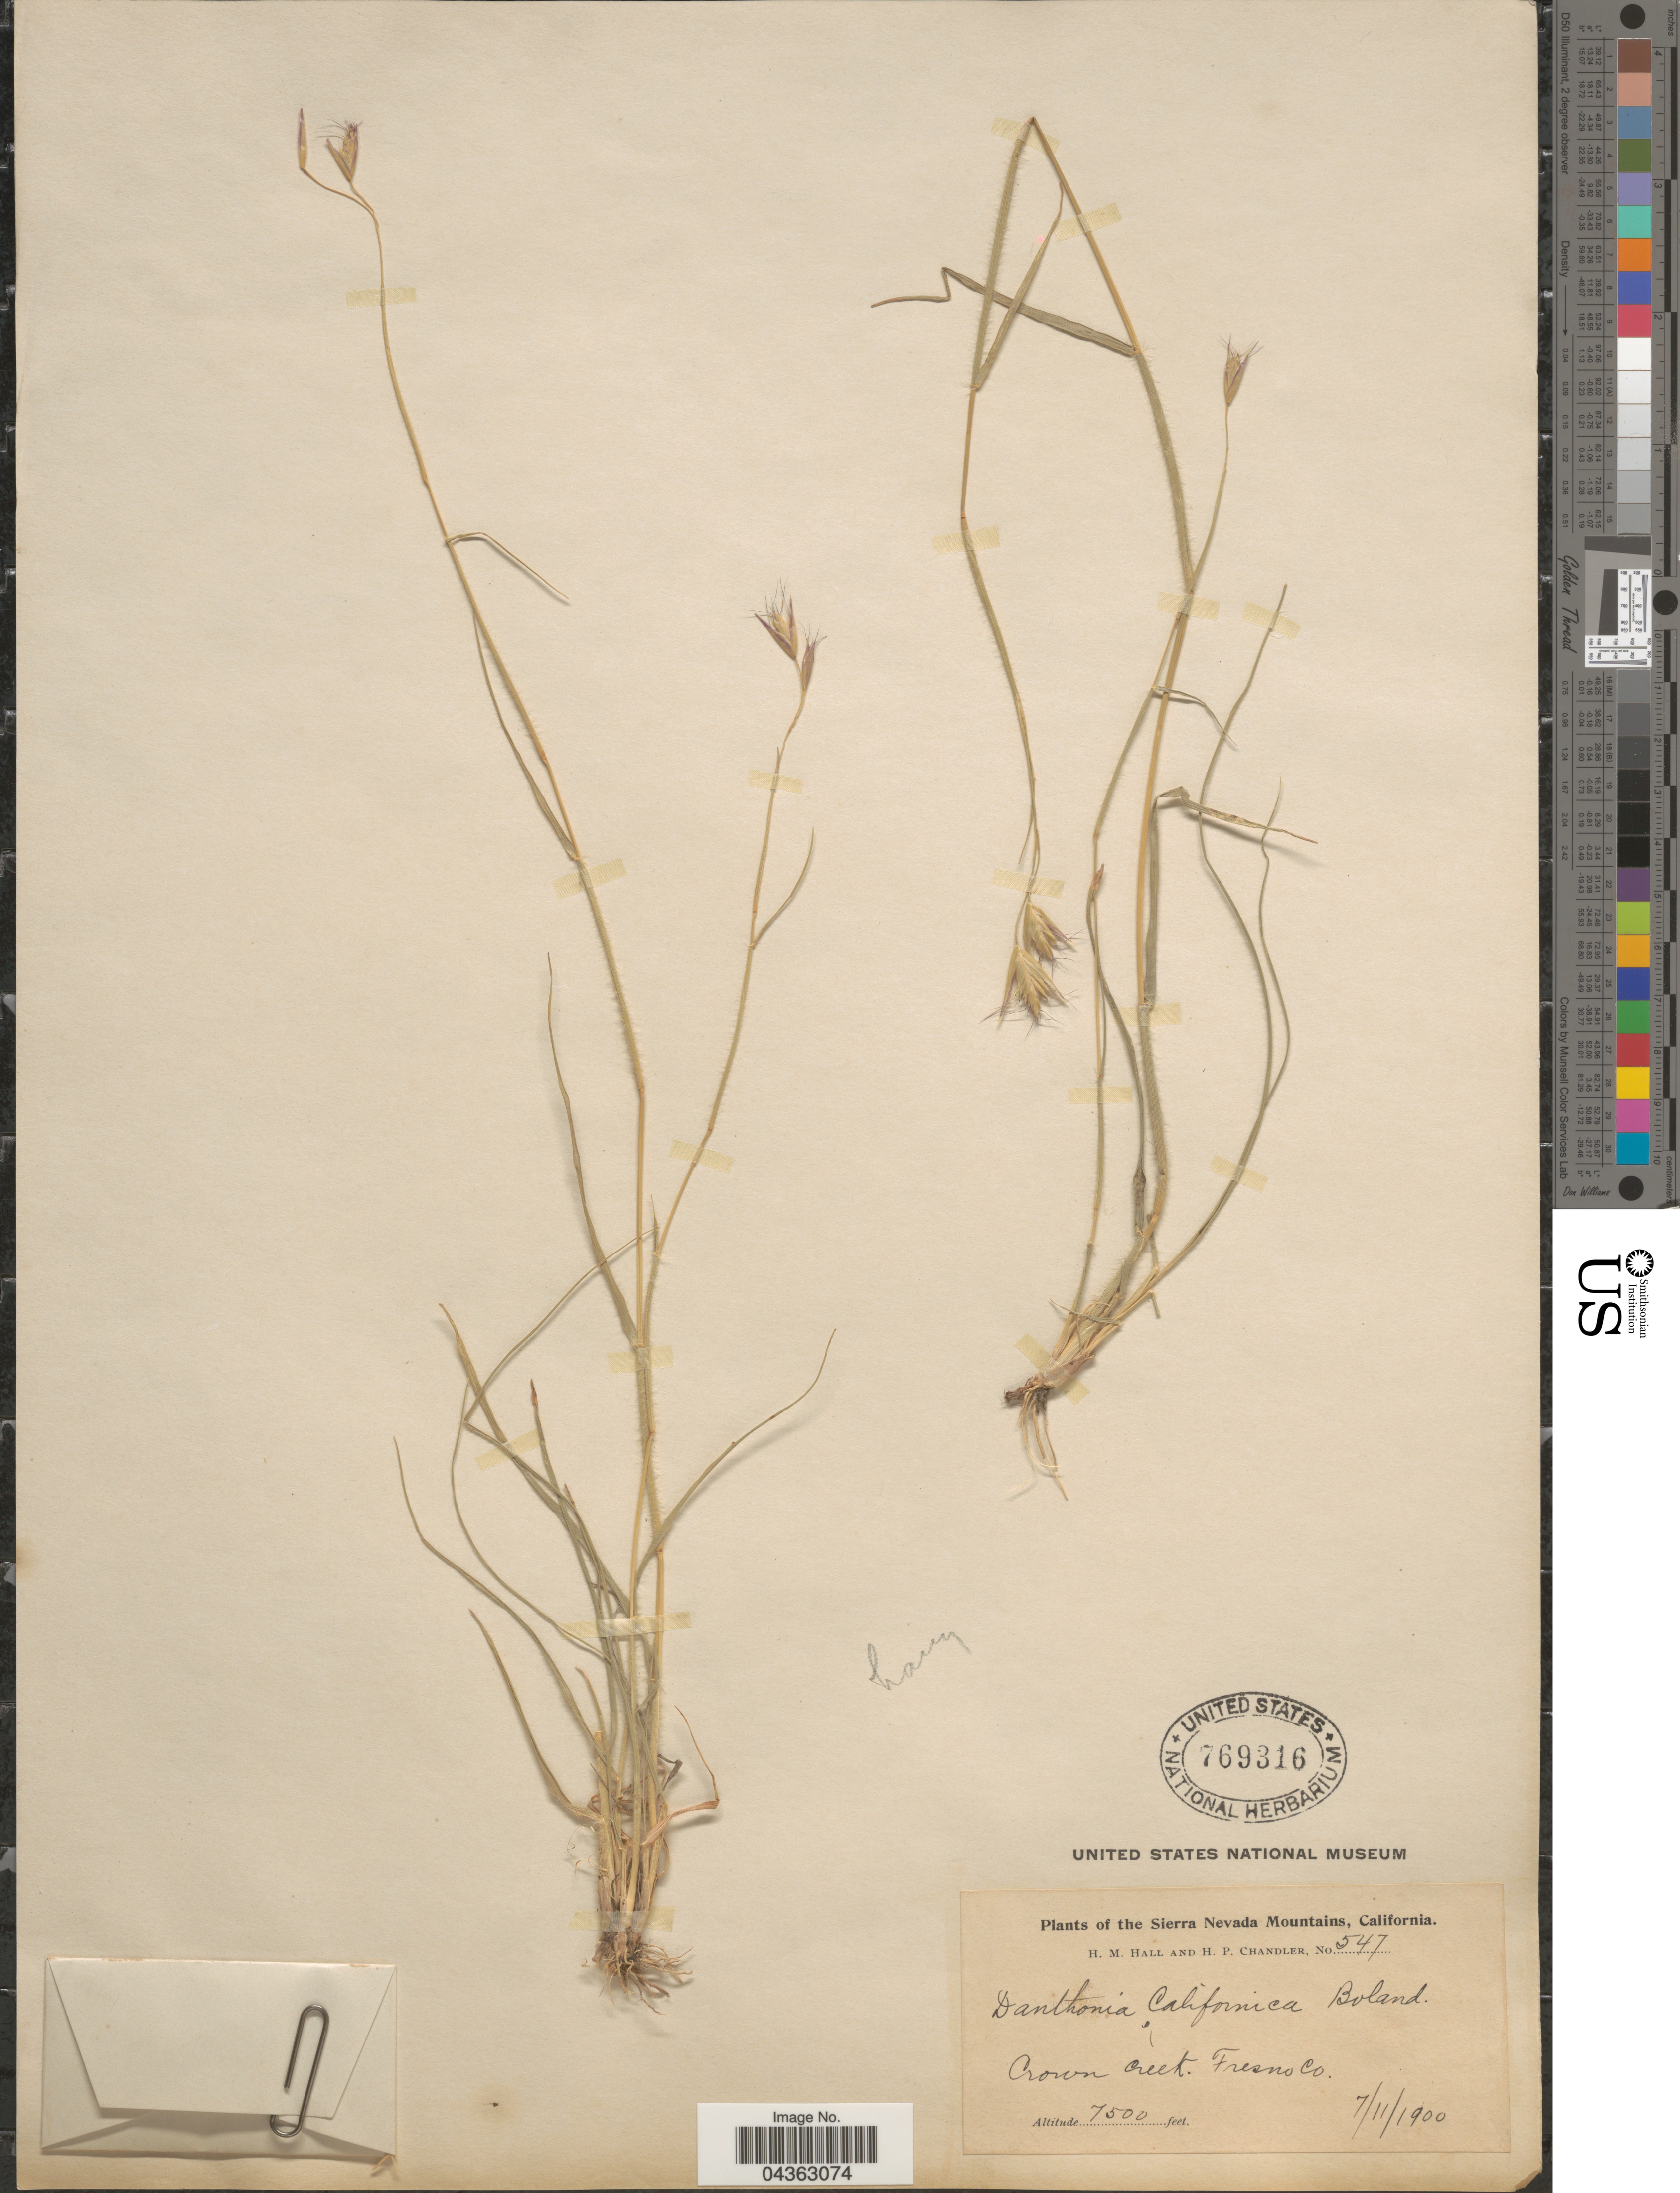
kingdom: Plantae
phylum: Tracheophyta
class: Liliopsida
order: Poales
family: Poaceae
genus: Danthonia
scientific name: Danthonia californica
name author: Bol.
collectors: H. M. Hall & H. Chandler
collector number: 547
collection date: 1900-07-11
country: United States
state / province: California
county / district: Fresno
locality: Sierra Nevada Mountains. Crown Creek. Fresno Co.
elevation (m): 2286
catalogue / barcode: US 769316